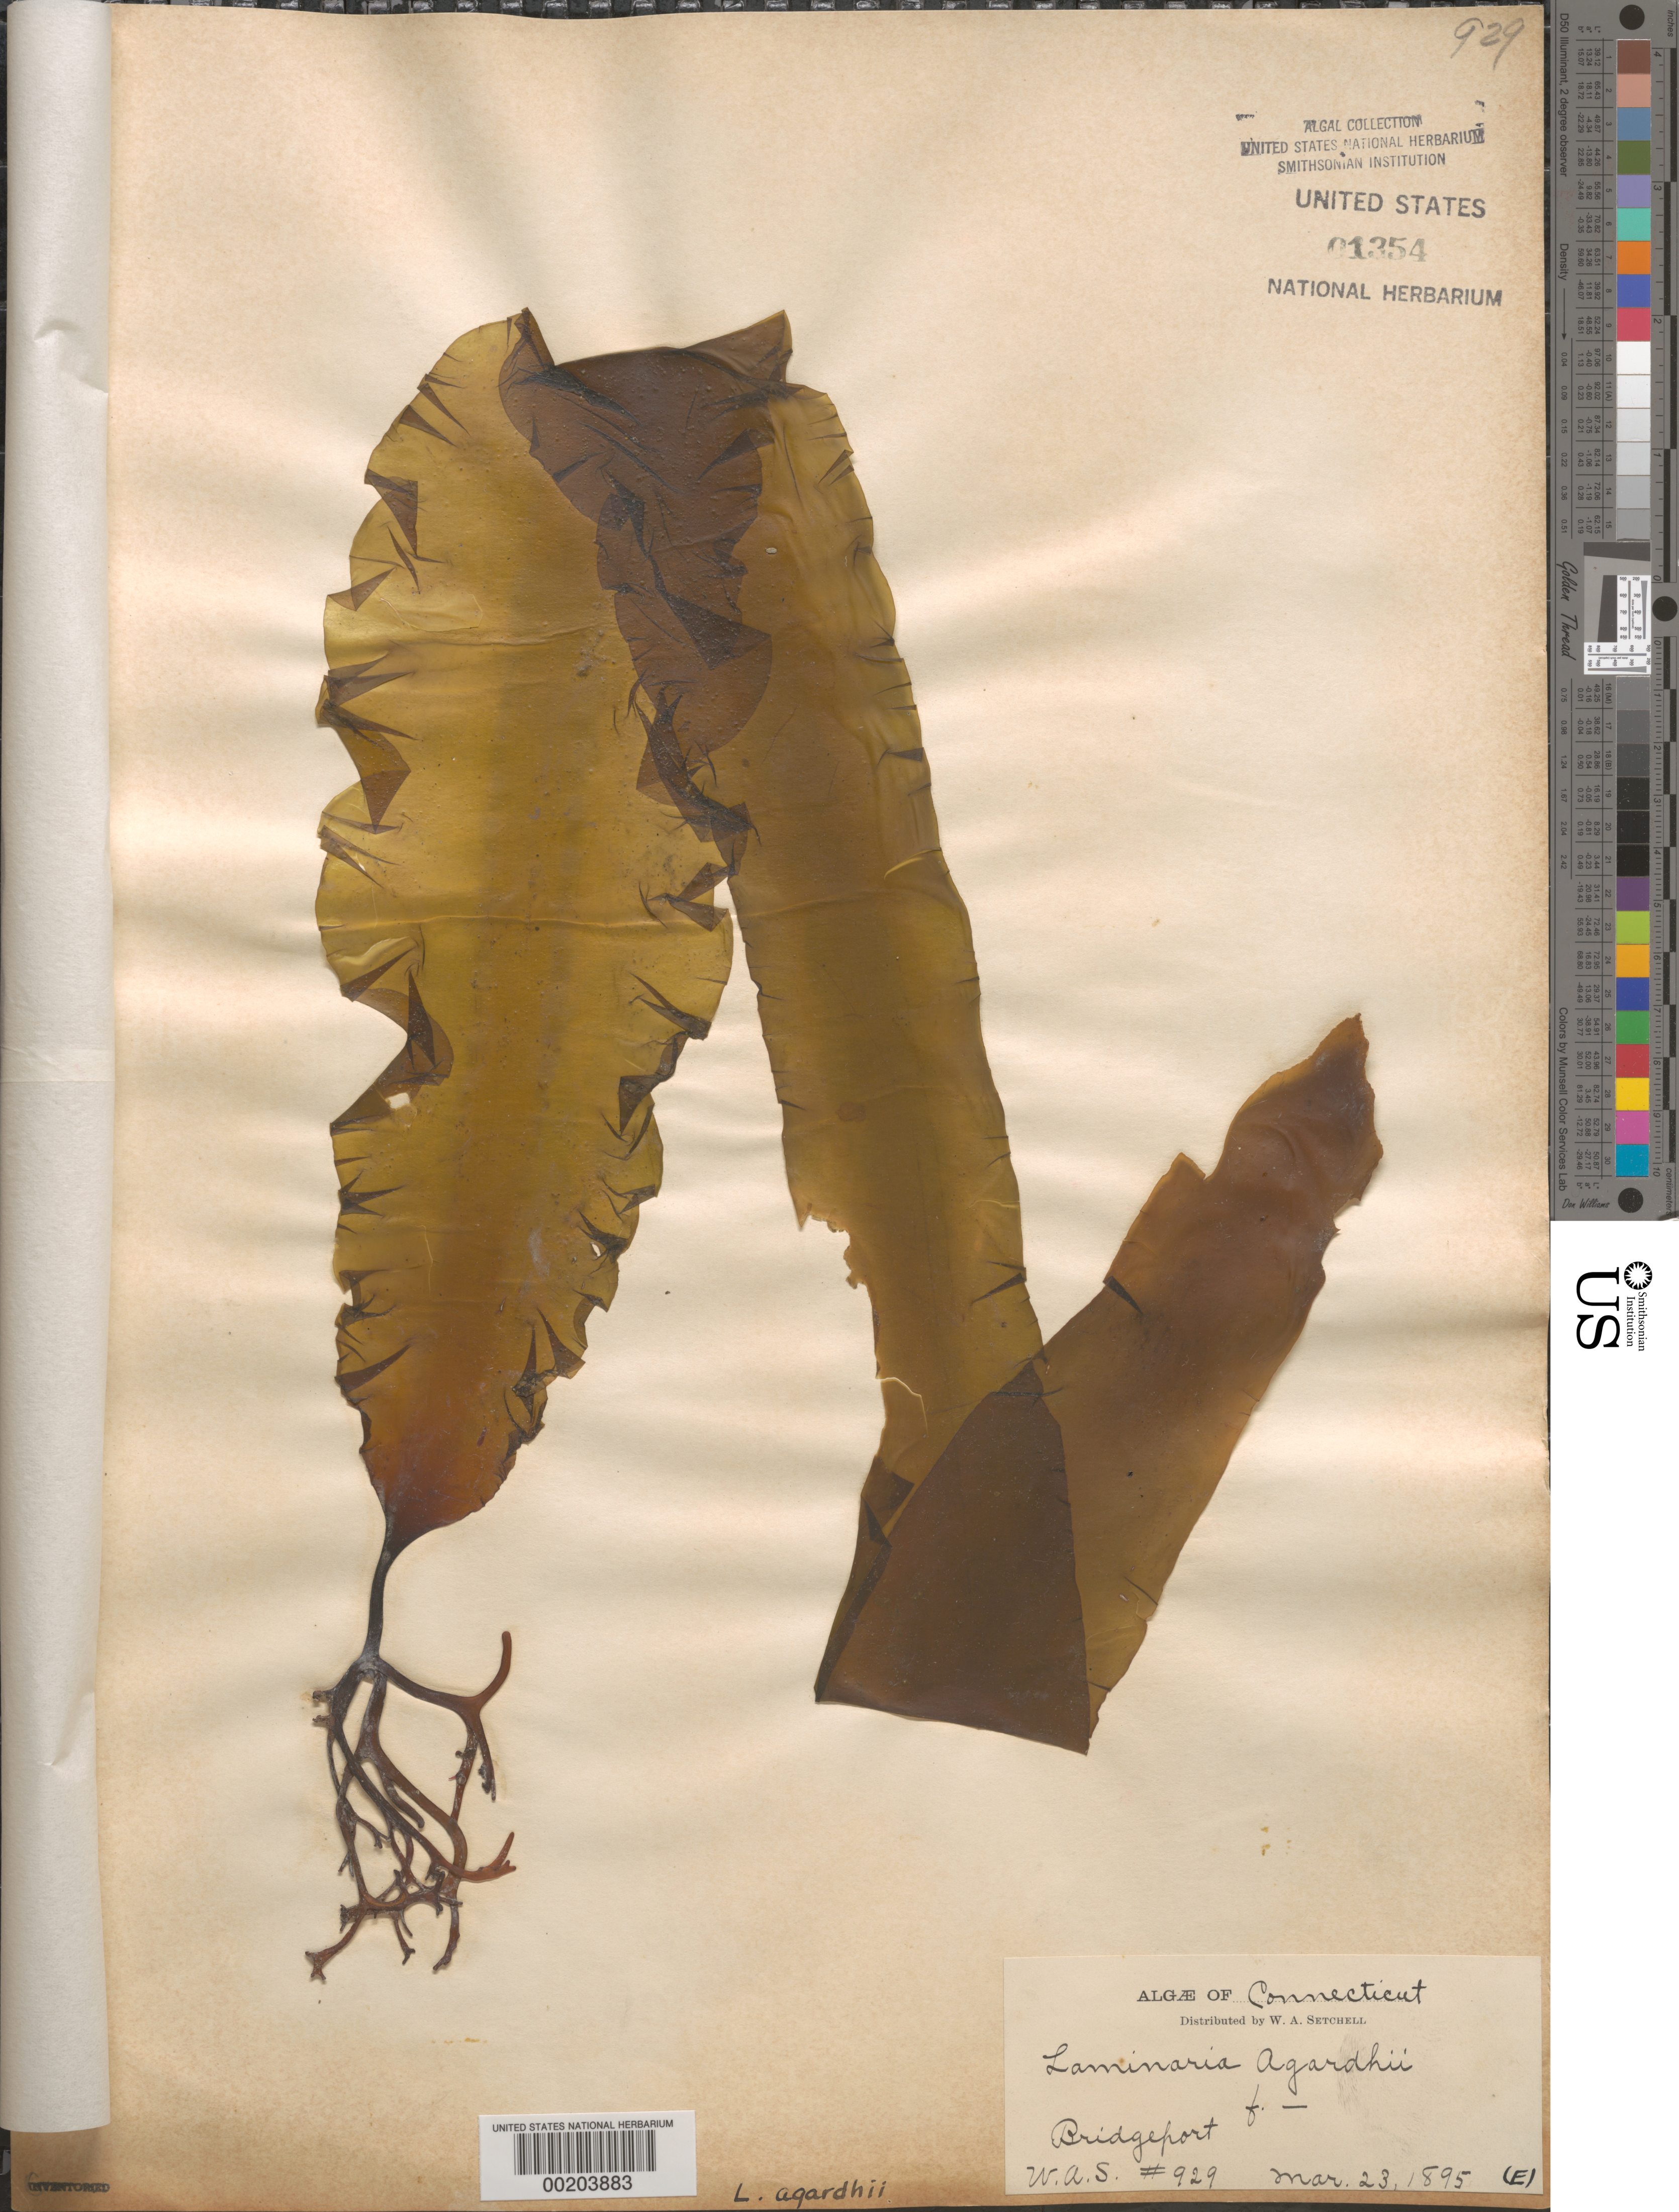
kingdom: Chromista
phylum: Ochrophyta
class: Phaeophyceae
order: Laminariales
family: Laminariaceae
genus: Saccharina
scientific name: Saccharina latissima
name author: C.E. Lane et al.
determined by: Algae name updating Project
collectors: W. Setchell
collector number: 929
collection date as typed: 23 Mar 1895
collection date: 1895-03-23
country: United States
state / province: Connecticut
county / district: Fairfield County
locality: Bridgeport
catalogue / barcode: US 1354